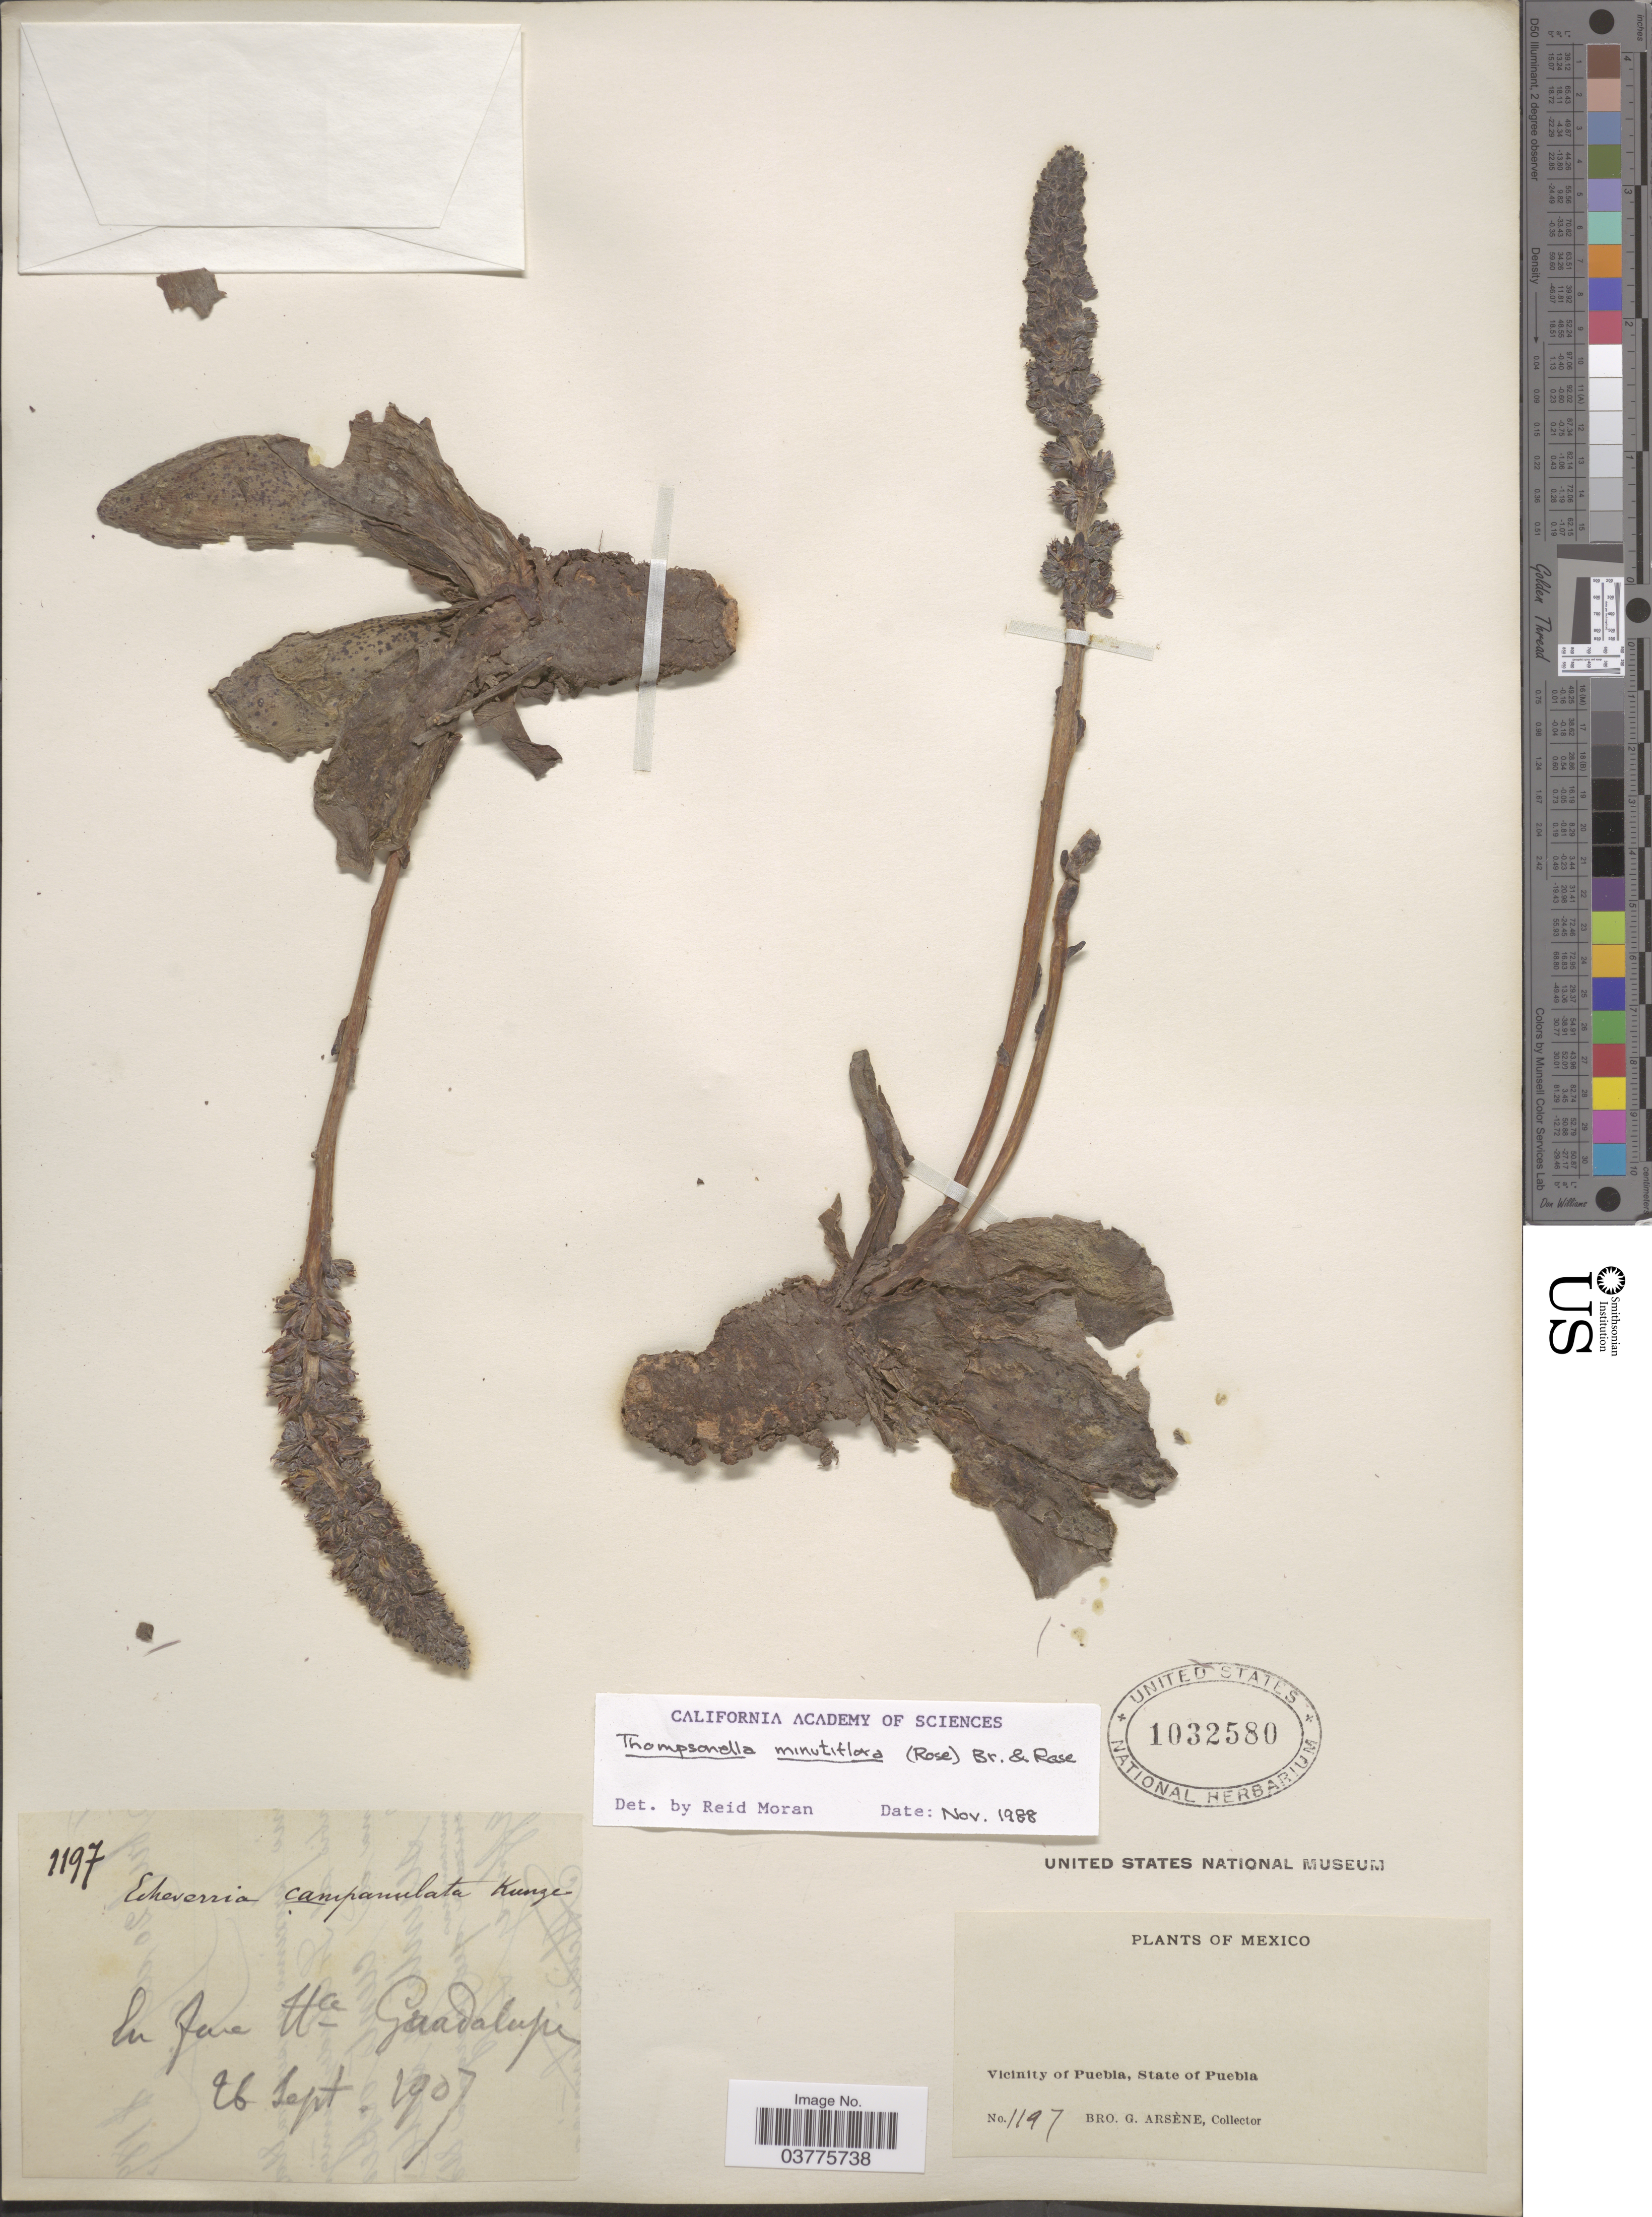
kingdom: Plantae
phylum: Tracheophyta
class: Magnoliopsida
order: Saxifragales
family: Crassulaceae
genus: Thompsonella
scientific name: Thompsonella minutiflora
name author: (Rose) Britton & Rose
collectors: Bro. G. Arsène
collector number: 1197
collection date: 1907-09-26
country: Mexico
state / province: Puebla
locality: En* fare* Hte Guadalupe. Vicinity of Puebla.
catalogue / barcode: US 1032580